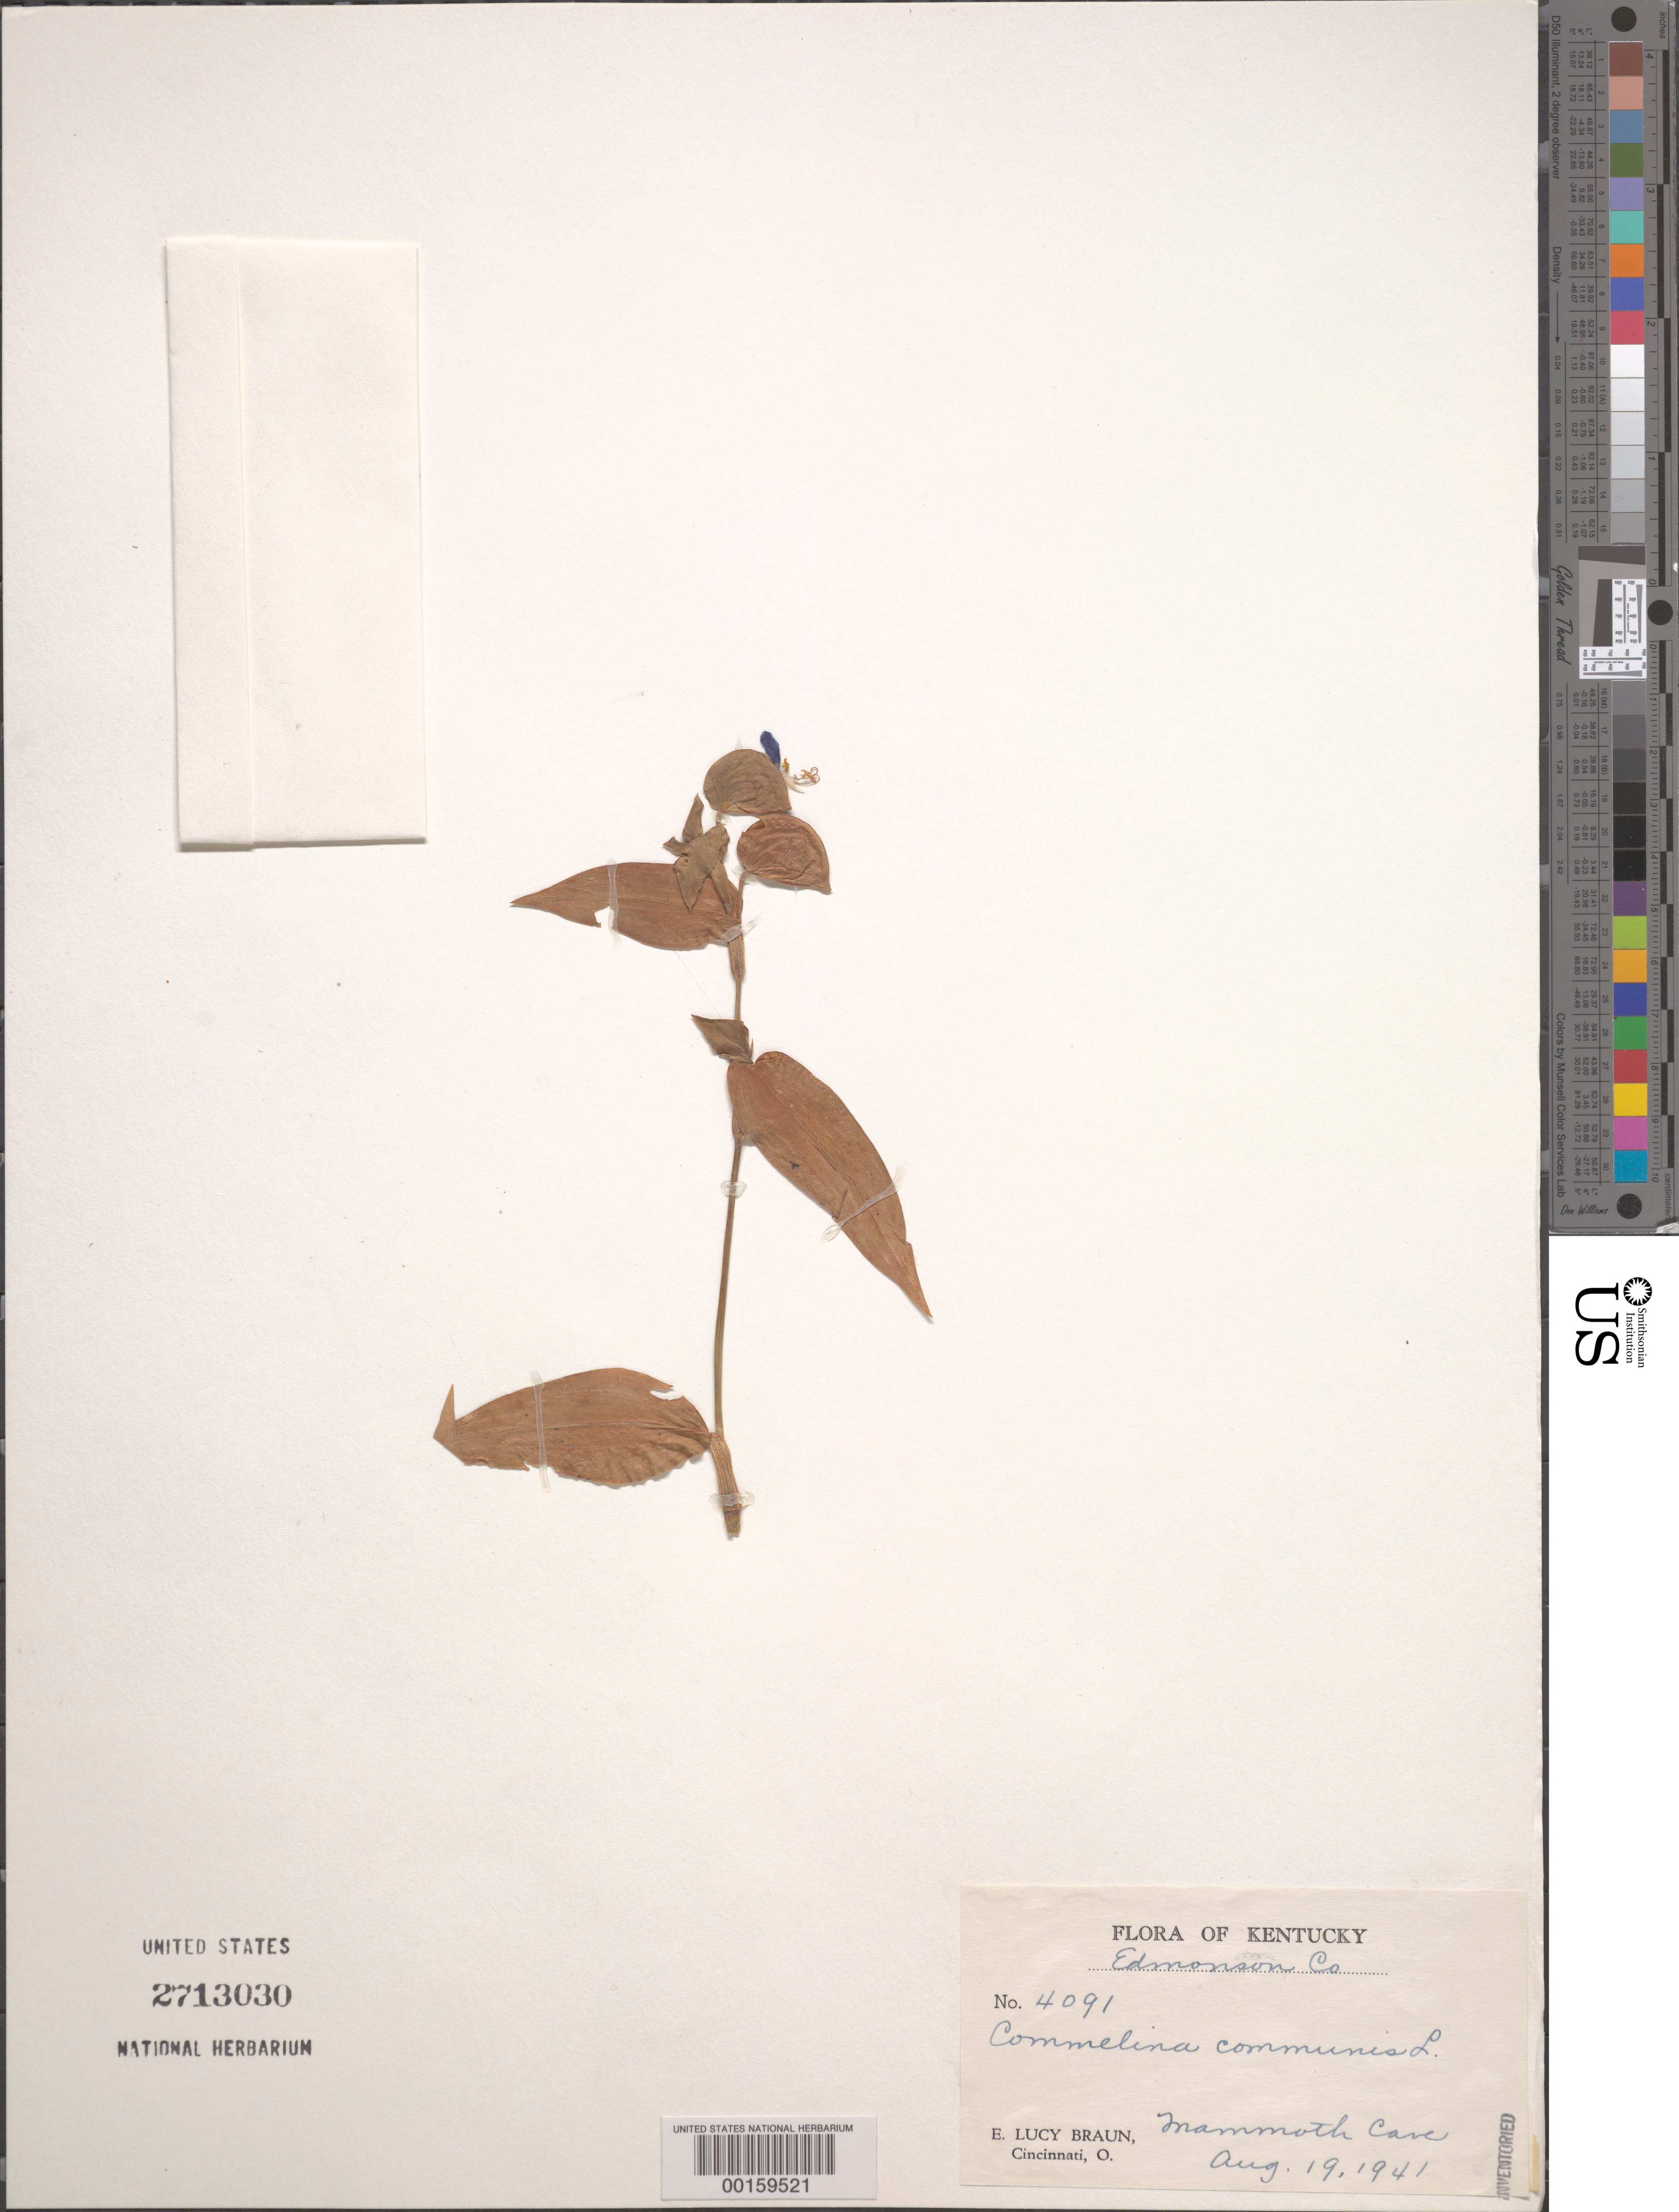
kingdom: Plantae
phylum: Tracheophyta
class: Liliopsida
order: Commelinales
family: Commelinaceae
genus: Commelina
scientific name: Commelina communis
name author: L.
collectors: E. L. Braun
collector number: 4091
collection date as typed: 19 Aug 1941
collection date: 1941-08-19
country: United States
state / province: Kentucky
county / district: Edmonson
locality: Mammoth cave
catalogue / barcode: US 2713030